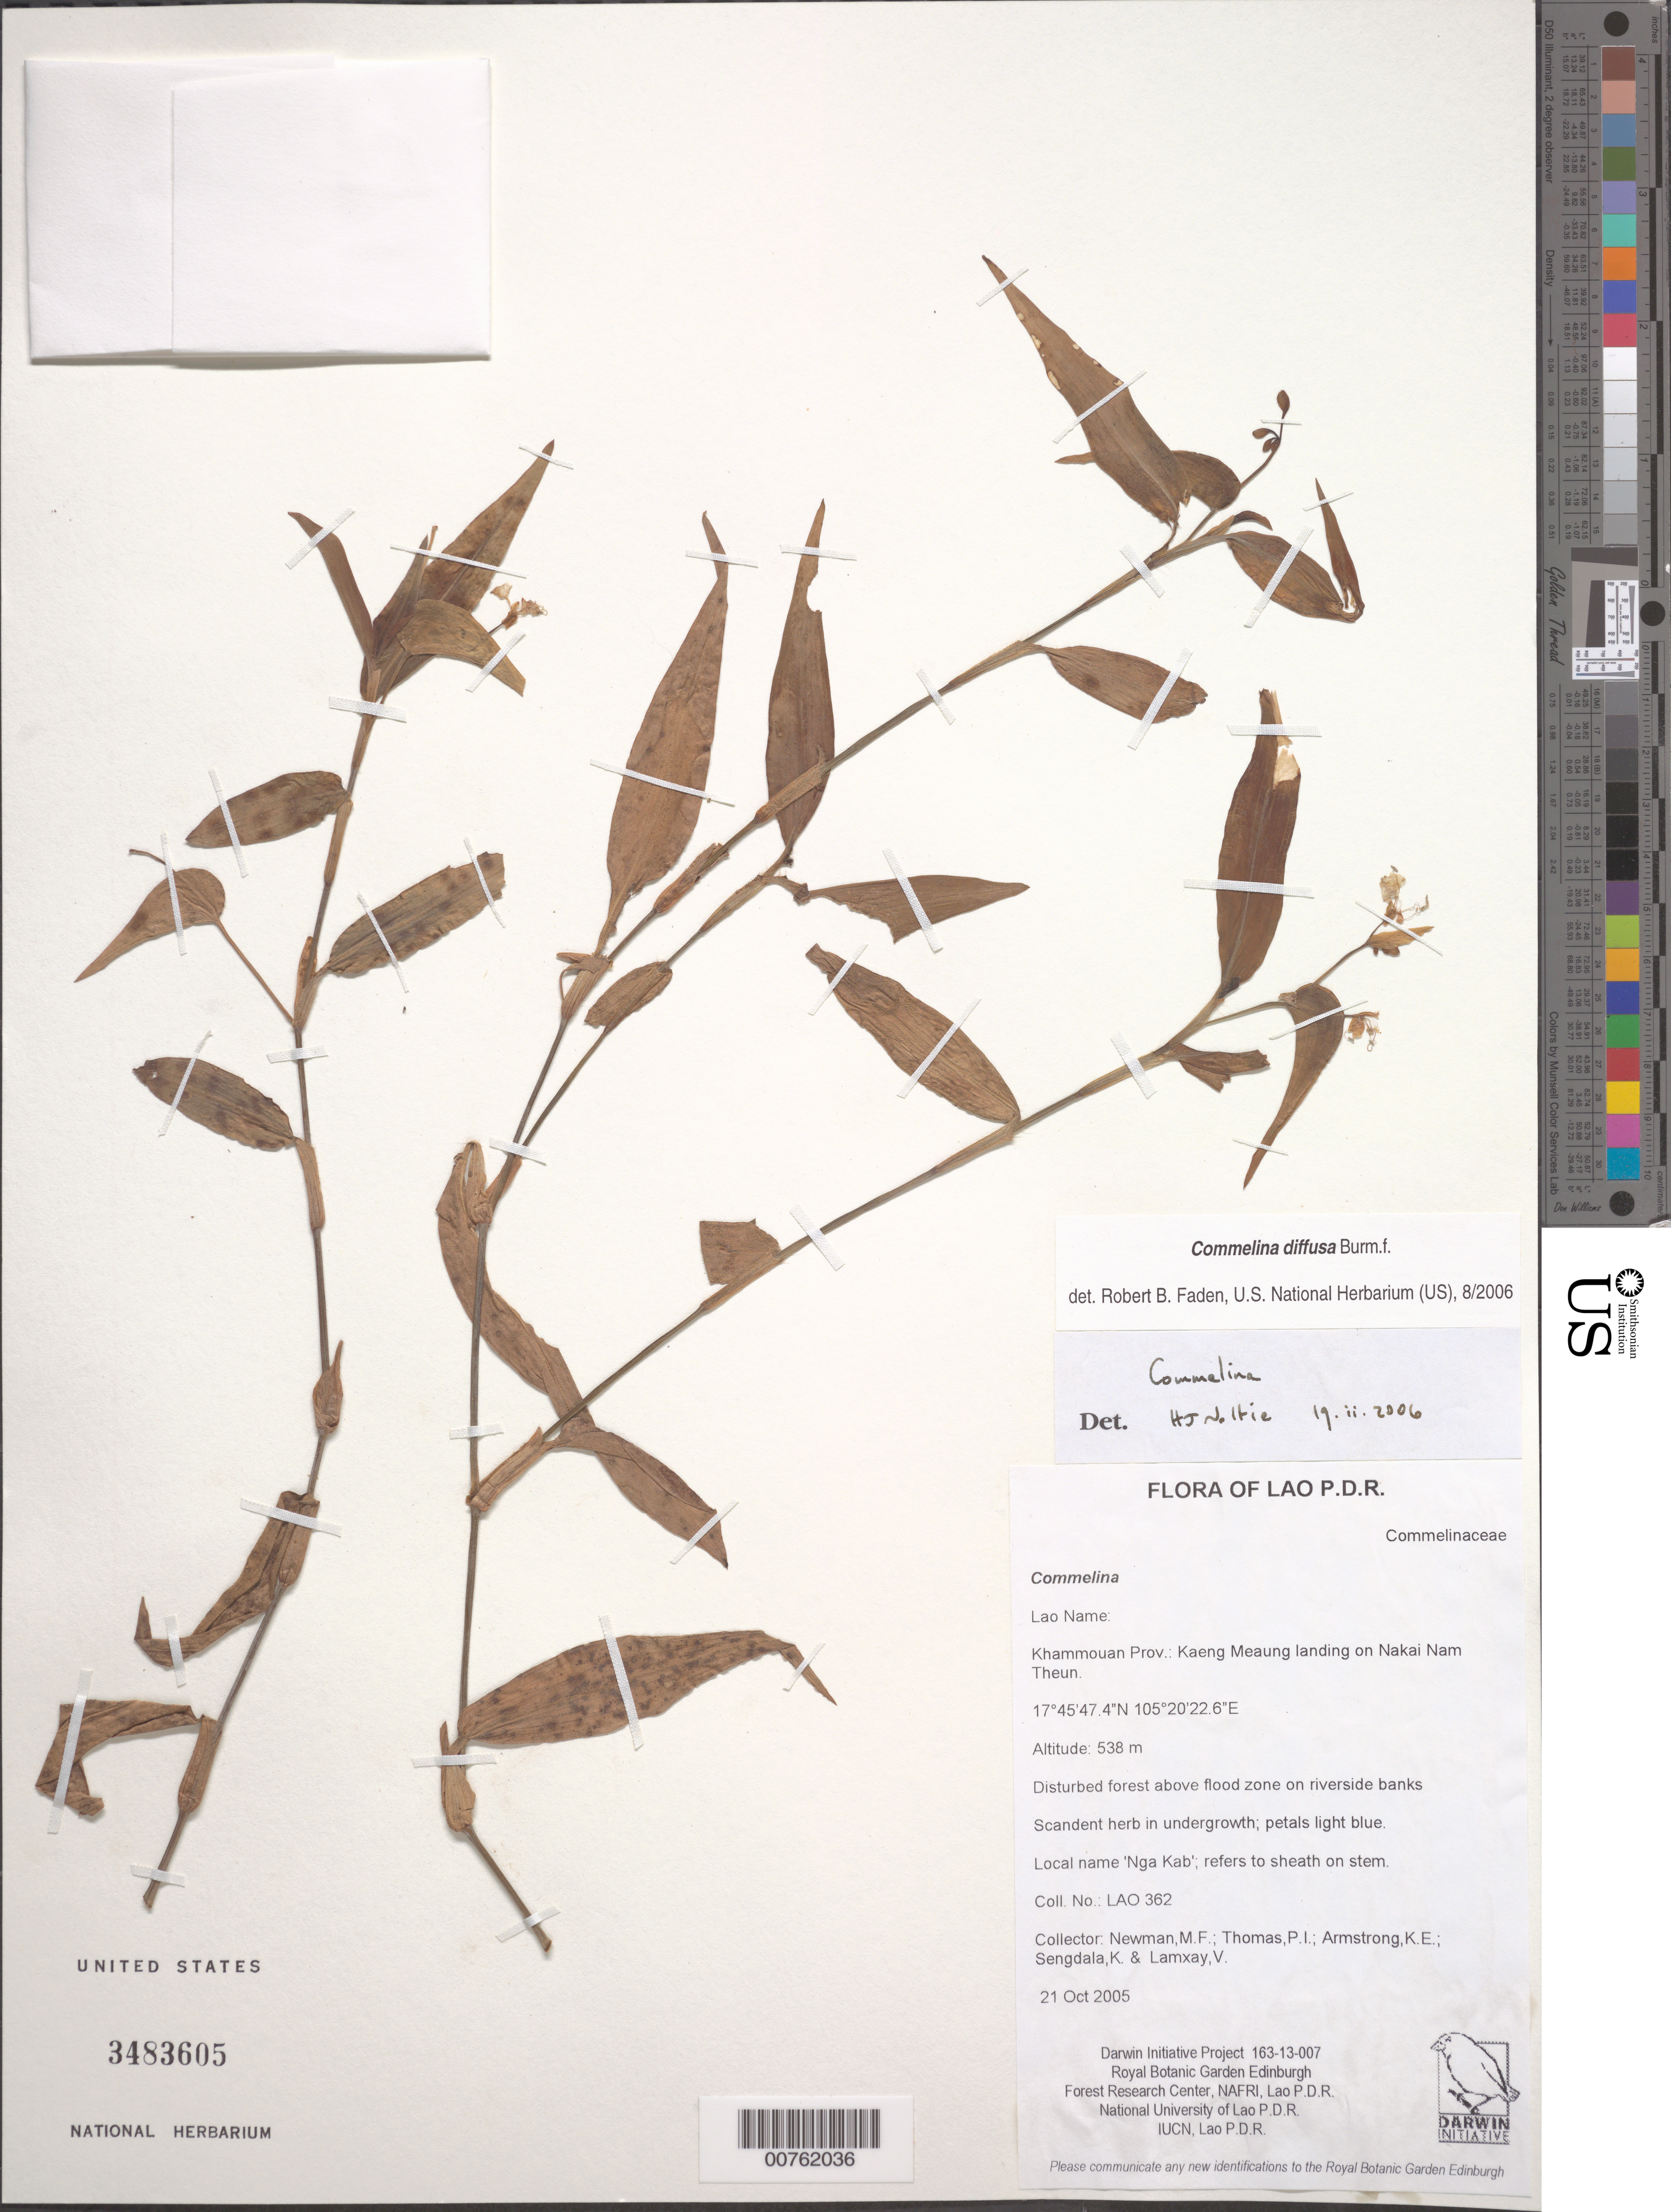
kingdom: Plantae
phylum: Tracheophyta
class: Liliopsida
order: Commelinales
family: Commelinaceae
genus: Commelina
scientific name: Commelina diffusa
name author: Burm. f.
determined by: Faden, Robert B., (US), Smithsonian Institution - National Museum of Natural History (UNITED STATES)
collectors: M. F. Newman, P. Thomas, K. Armstrong, K. Sengdala & V. Lamxay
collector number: LAO 362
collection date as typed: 21 Oct 2005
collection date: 2005-10-21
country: Laos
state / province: Khammouan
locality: Kaeng Meaung landing on Nakai Nam Theun.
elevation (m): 538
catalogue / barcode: US 3483605